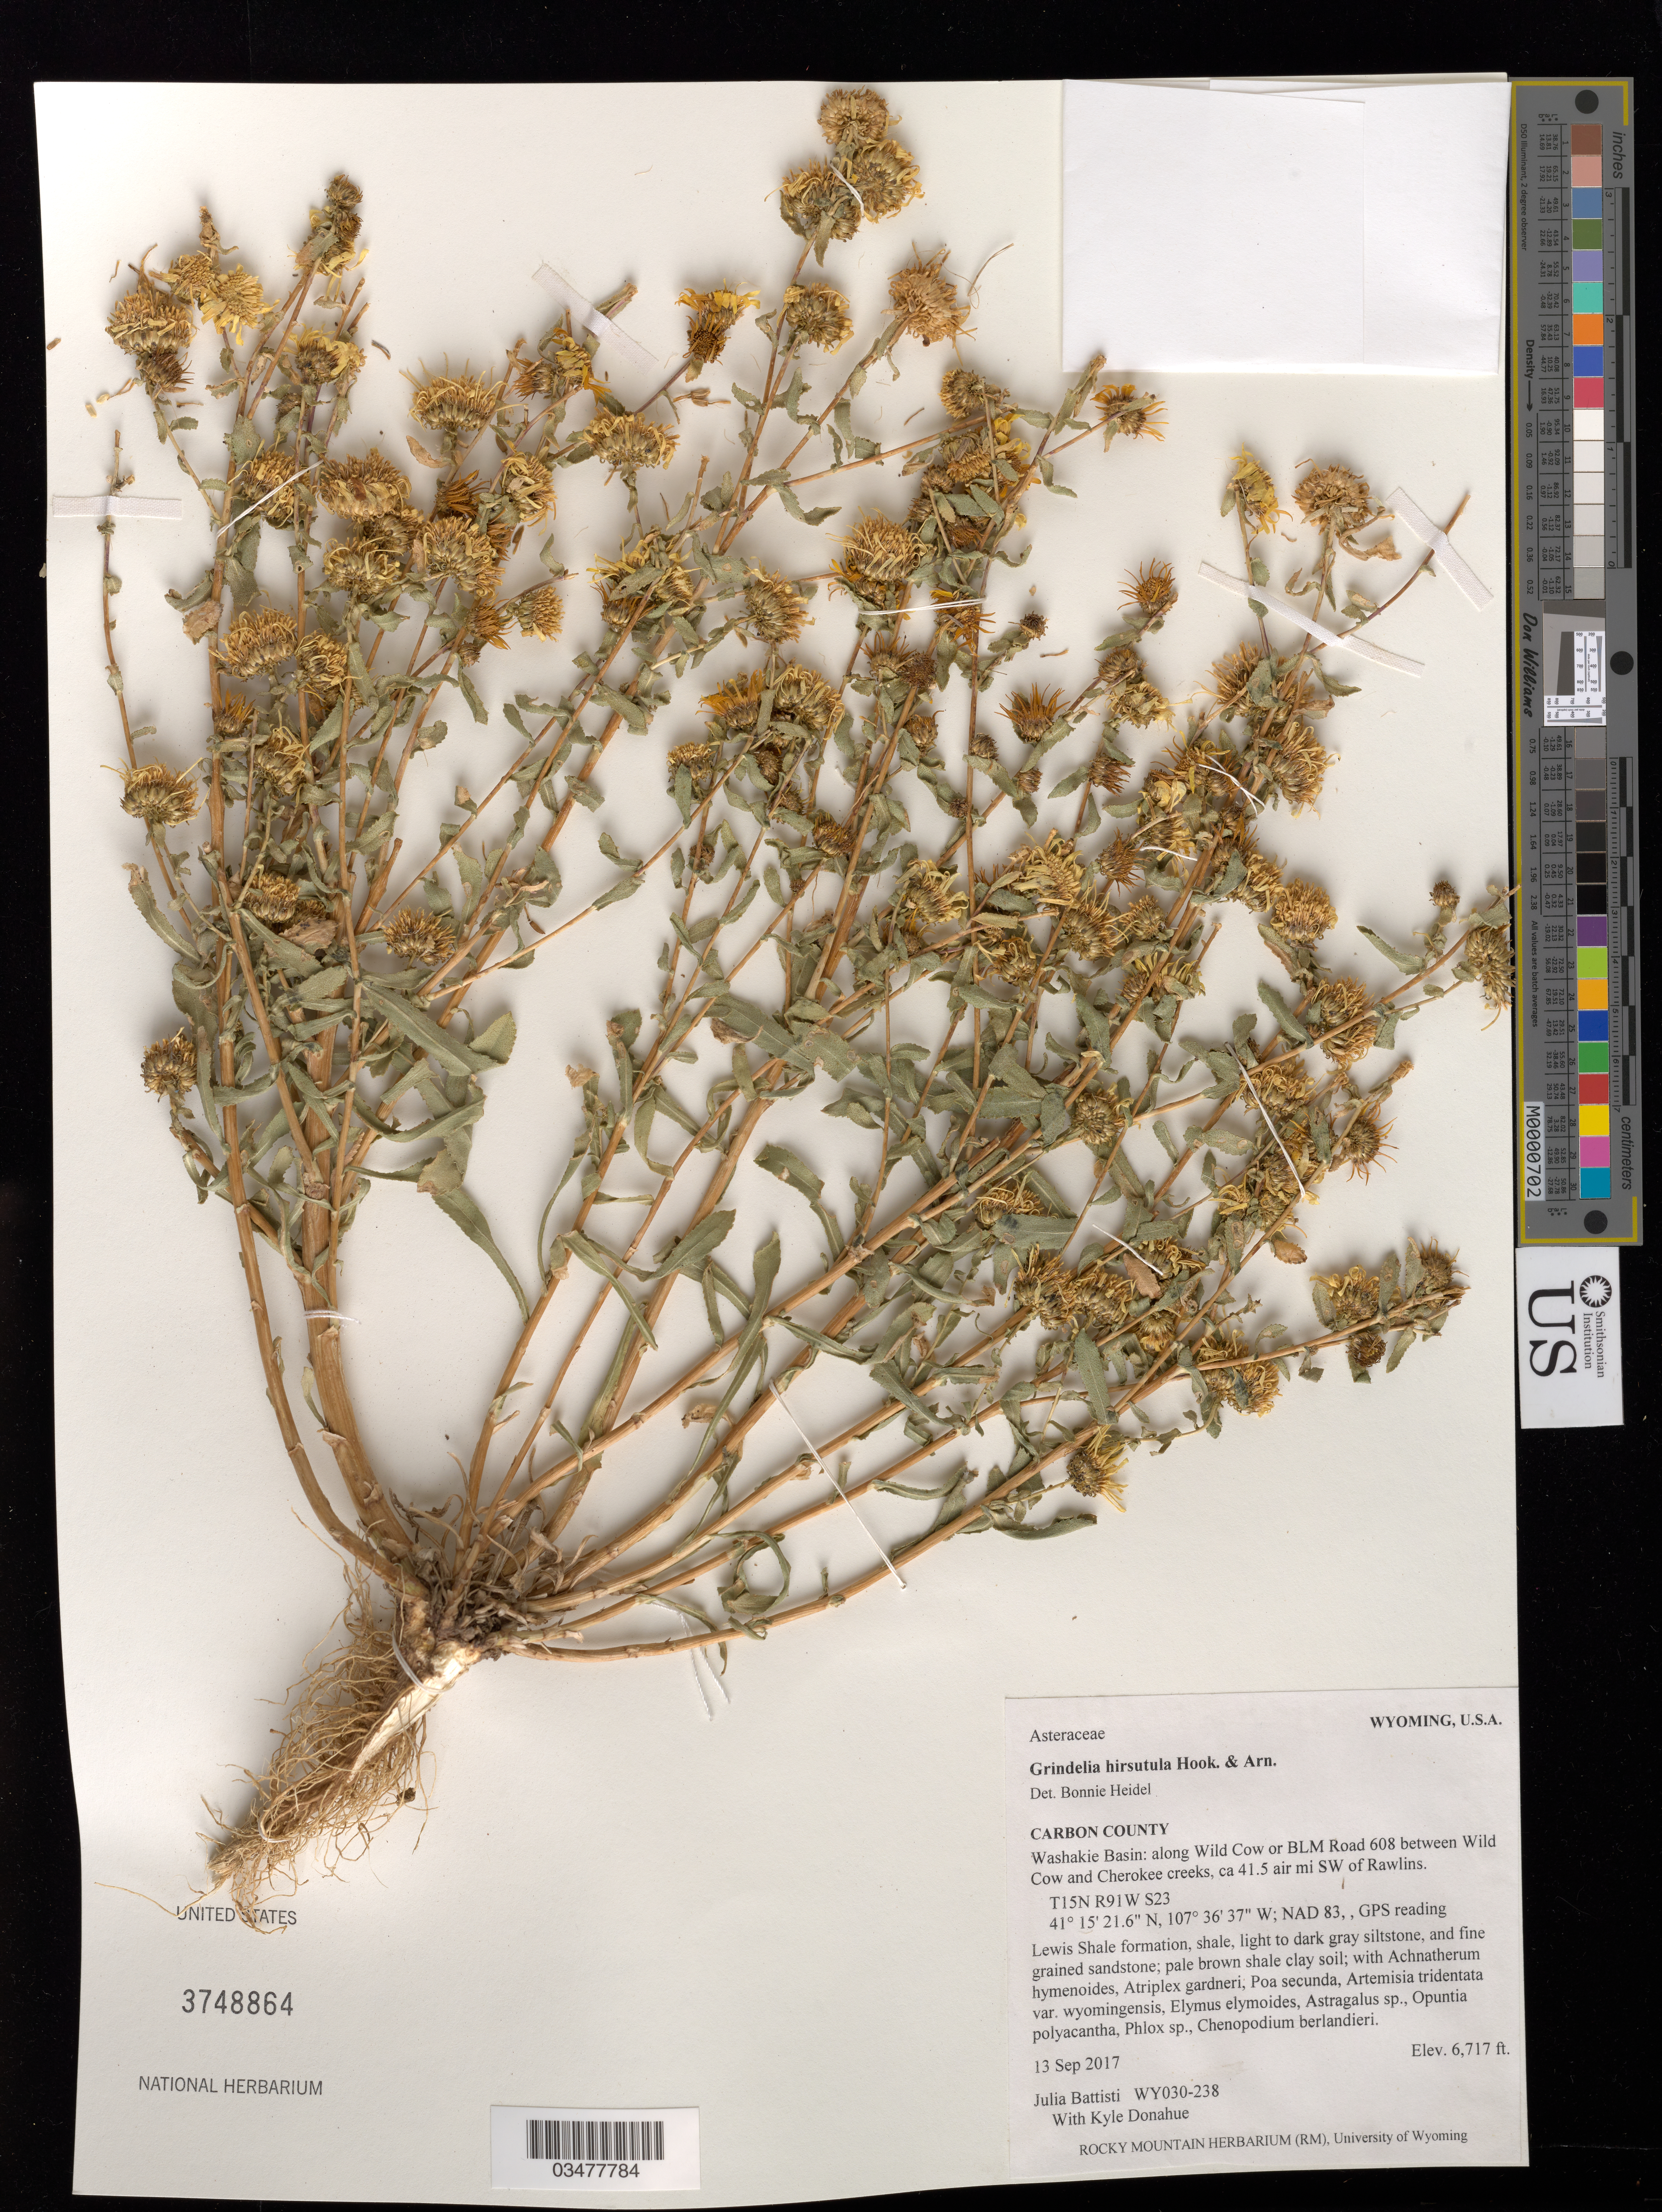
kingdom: Plantae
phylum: Tracheophyta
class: Magnoliopsida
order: Asterales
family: Asteraceae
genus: Grindelia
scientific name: Grindelia hirsutula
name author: Hook. & Arn.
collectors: J. Battisti & K. Donahue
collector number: WY030-238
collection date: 2017-09-13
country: United States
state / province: Wyoming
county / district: Carbon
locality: Between Wild Cow and Cherokee creeks. T15 R91 S23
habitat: Lewis Shale formation, pale brown shale clay soil. With Artemisia tridentata, Astragalus sp., Phlox sp., etc.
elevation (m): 2047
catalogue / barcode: US 3748864